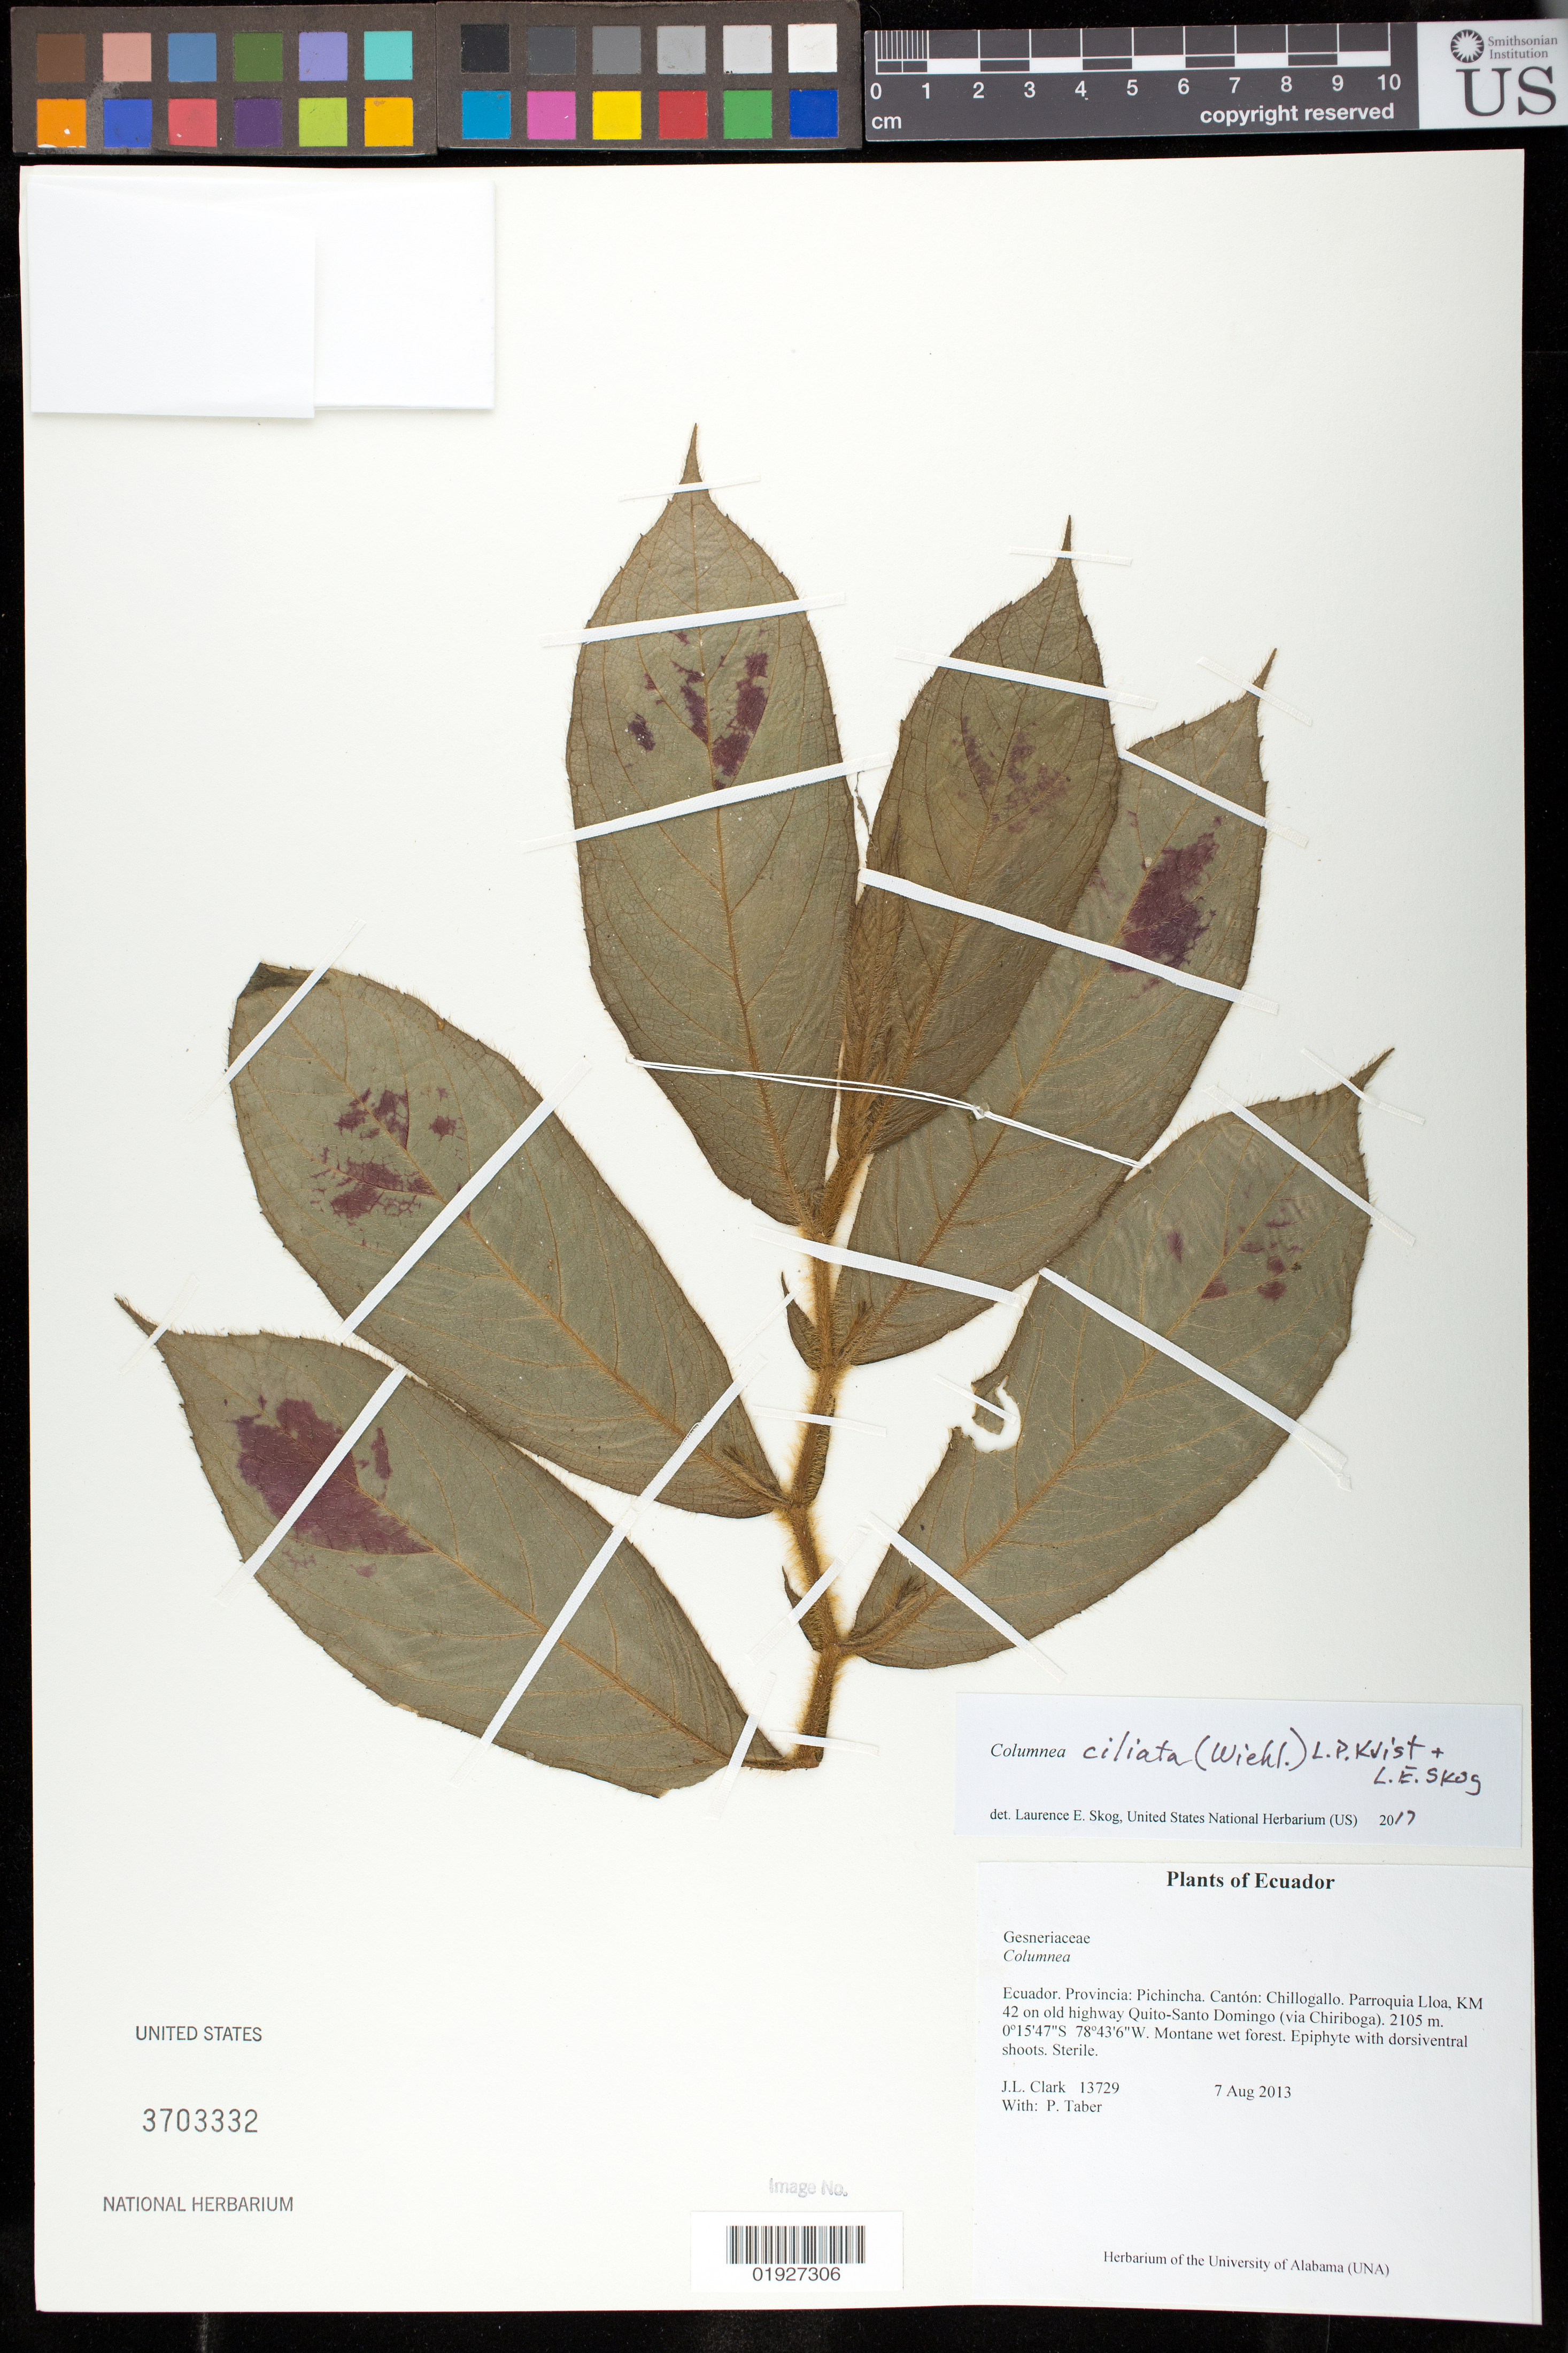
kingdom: Plantae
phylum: Tracheophyta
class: Magnoliopsida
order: Lamiales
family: Gesneriaceae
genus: Columnea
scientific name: Columnea ciliata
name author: (Wiehler) L.P. Kvist & L.E. Skog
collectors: J. L. Clark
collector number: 13729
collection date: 2013-08-07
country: Ecuador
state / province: Pichincha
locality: Canton; Chillogallo. Parroquia Lloa, KM 42 on old highways Quito-Santo Domingo (via Chiriboga).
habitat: Montane wet forest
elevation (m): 2105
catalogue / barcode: US 3703332